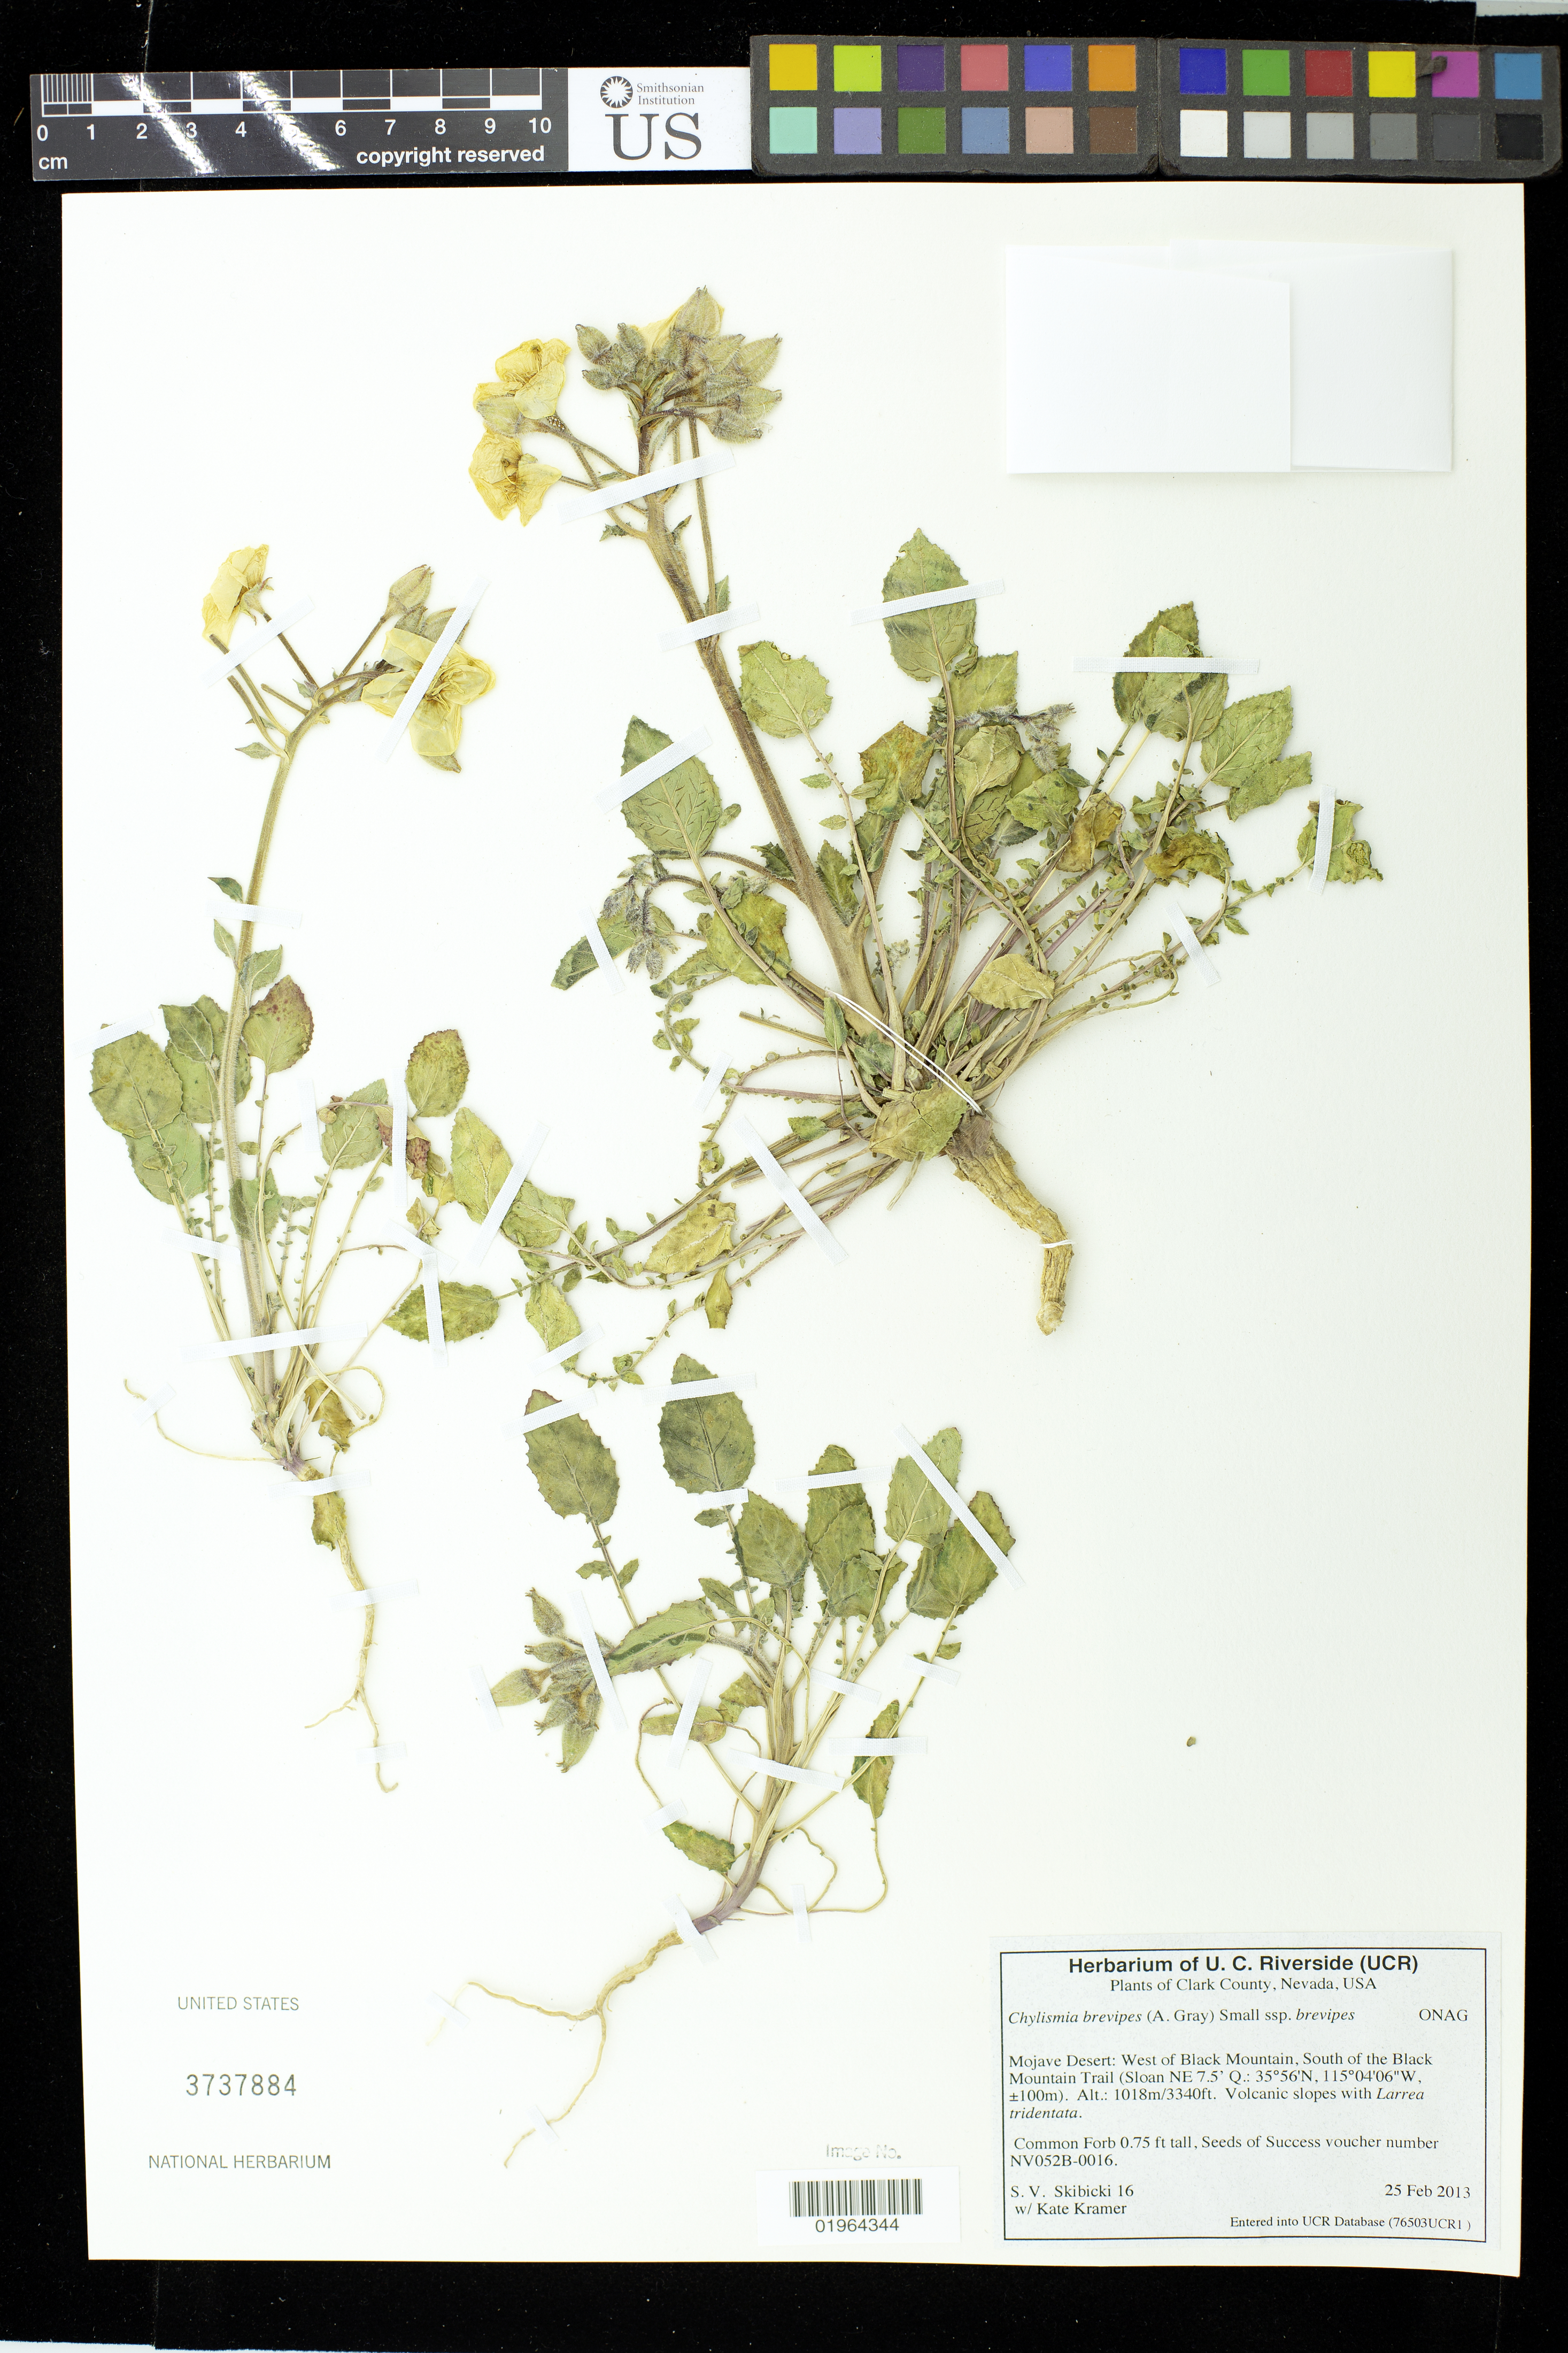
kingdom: Plantae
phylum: Tracheophyta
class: Magnoliopsida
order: Myrtales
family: Onagraceae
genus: Chylismia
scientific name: Chylismia brevipes subsp. brevipes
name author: (A. Gray) Small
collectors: S. Skibicki & K. Kramer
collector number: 16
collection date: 2013-02-25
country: United States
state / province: Nevada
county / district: Clark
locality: Mojave Desert, south of the Black Mountain Trail, west of Black Mountain (Sloan)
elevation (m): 1018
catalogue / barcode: US 3737884